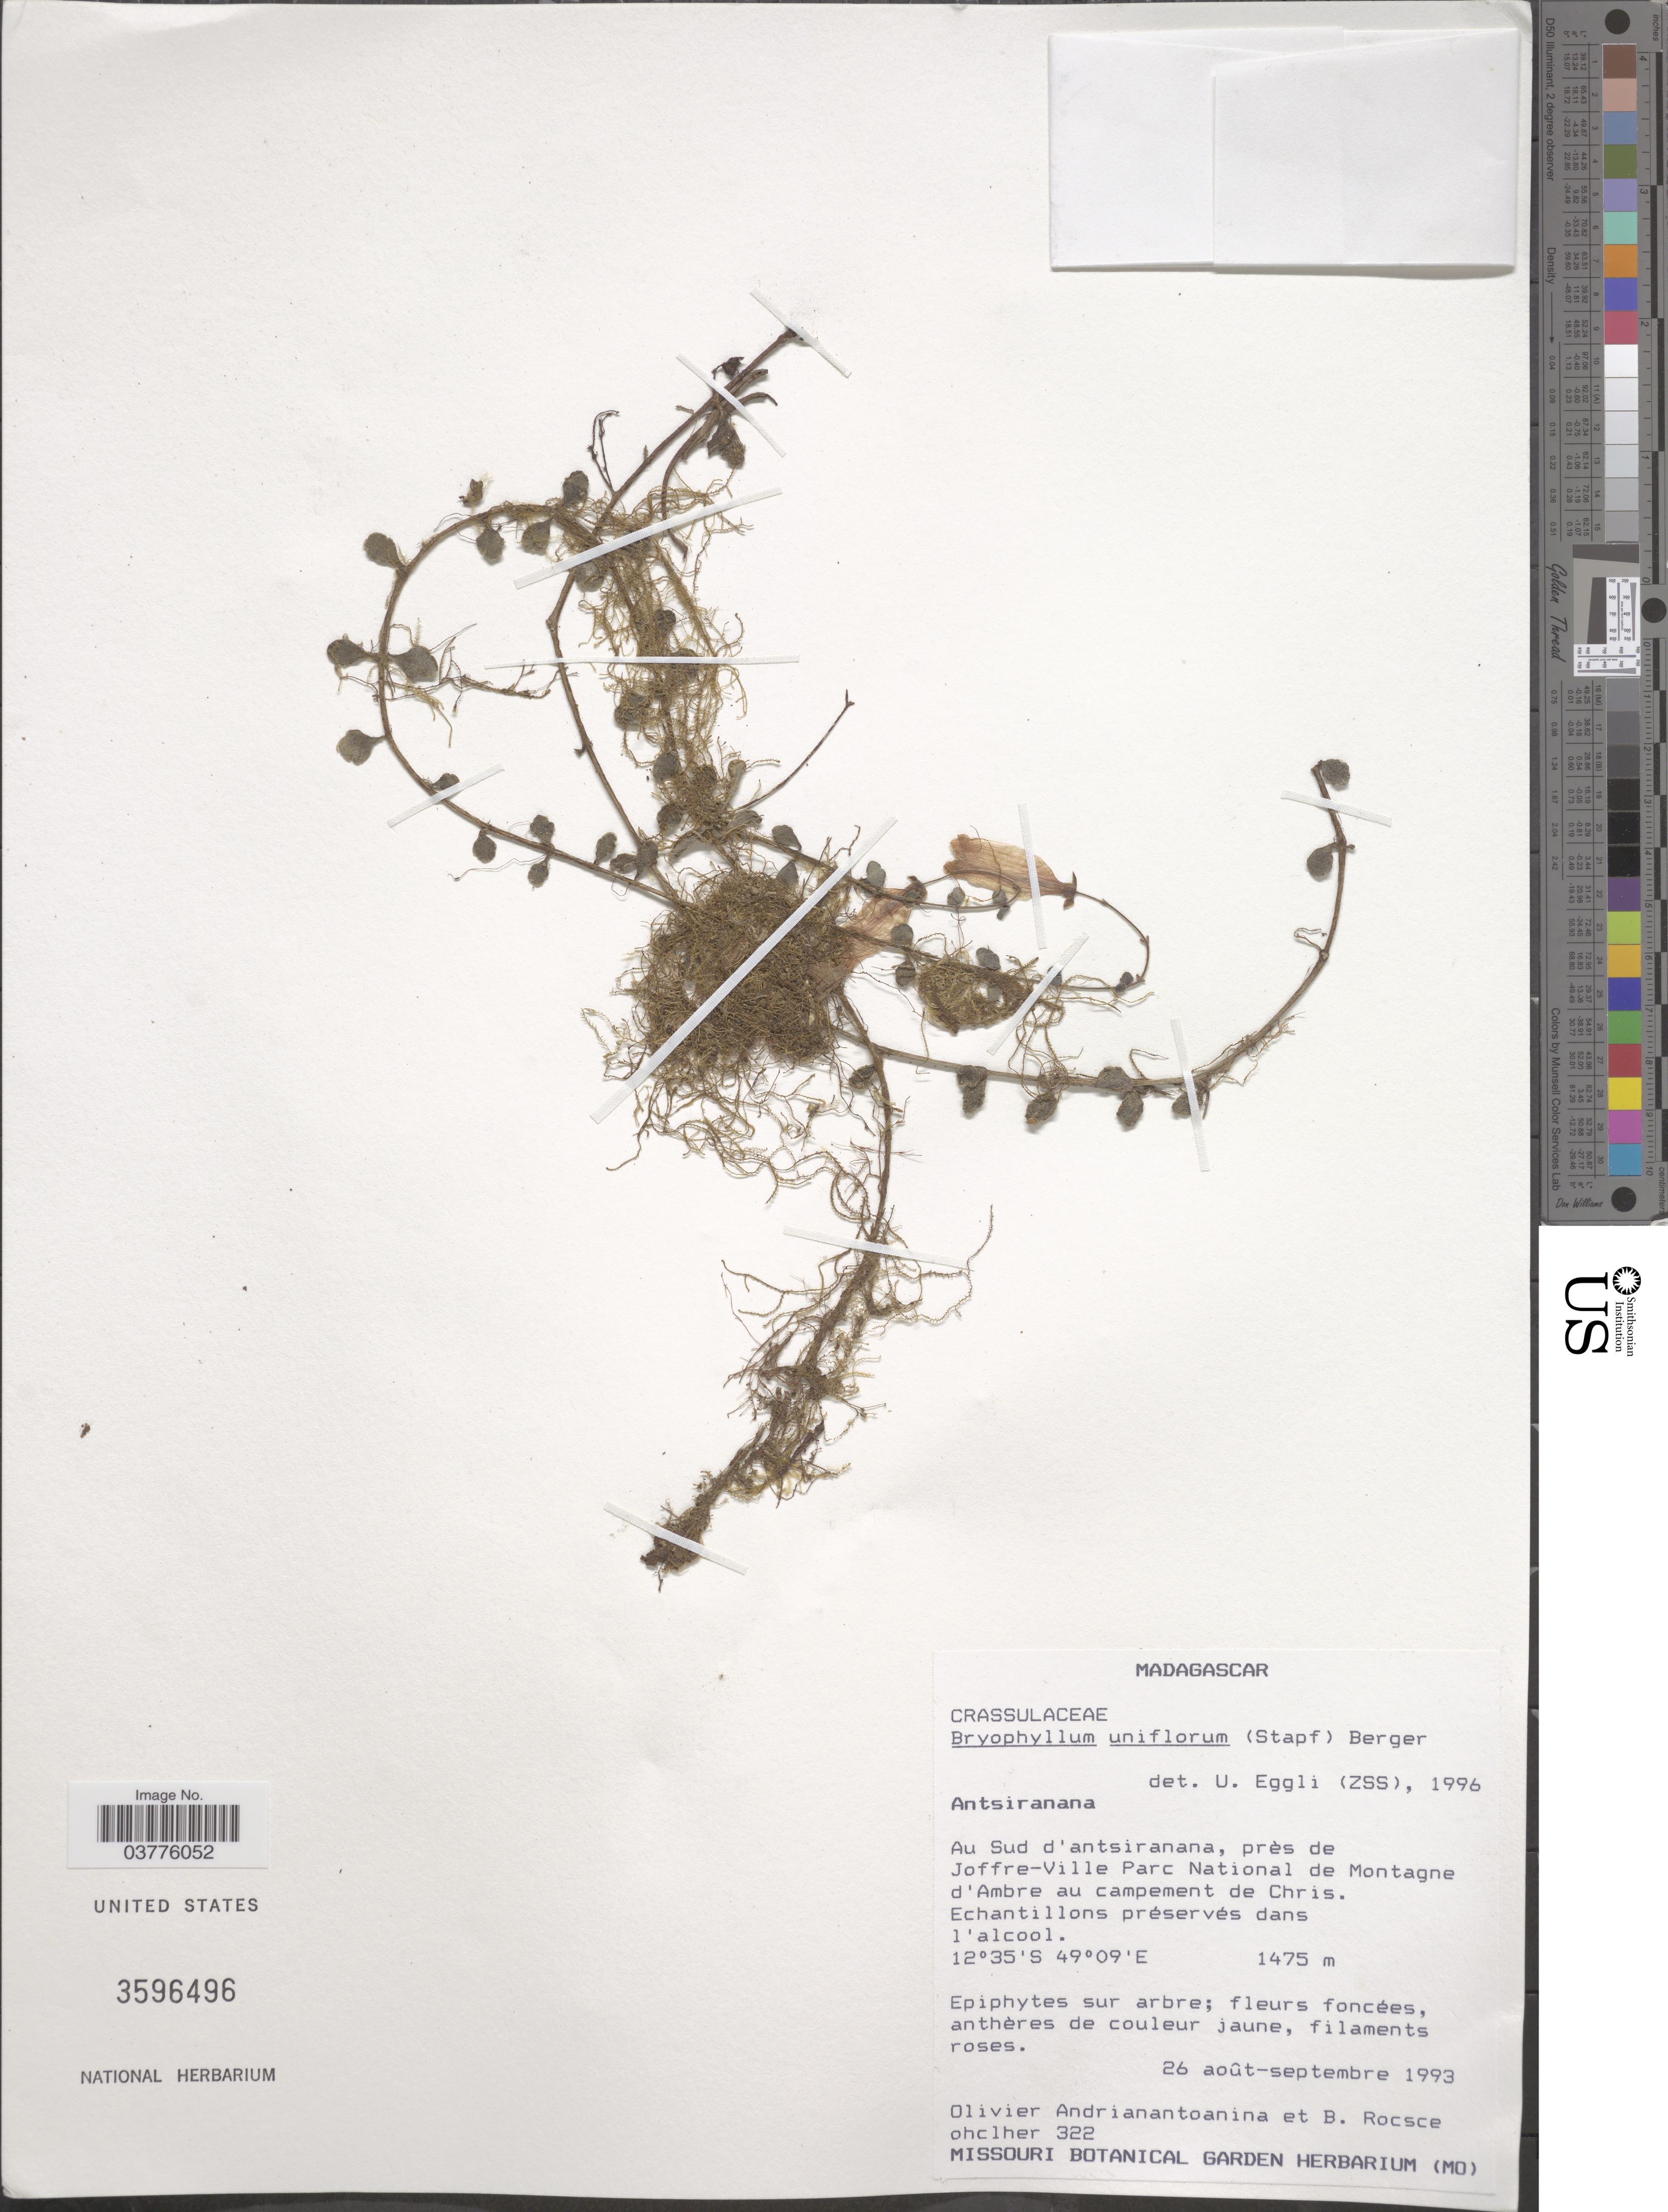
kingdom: Plantae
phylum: Tracheophyta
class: Magnoliopsida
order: Saxifragales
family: Crassulaceae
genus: Kalanchoe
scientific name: Kalanchoe uniflora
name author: (Stapf) Raym.-Hamet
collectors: O. Andrianantoanina & B. Rocsceohclher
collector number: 322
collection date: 1993-08-26/1993-09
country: Madagascar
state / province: Diana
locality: Au Sud d'antsiranana, près de Joffre-Ville Parc National de Montagne d'Ambre au campement de Chris.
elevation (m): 1475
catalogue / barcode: US 3596496